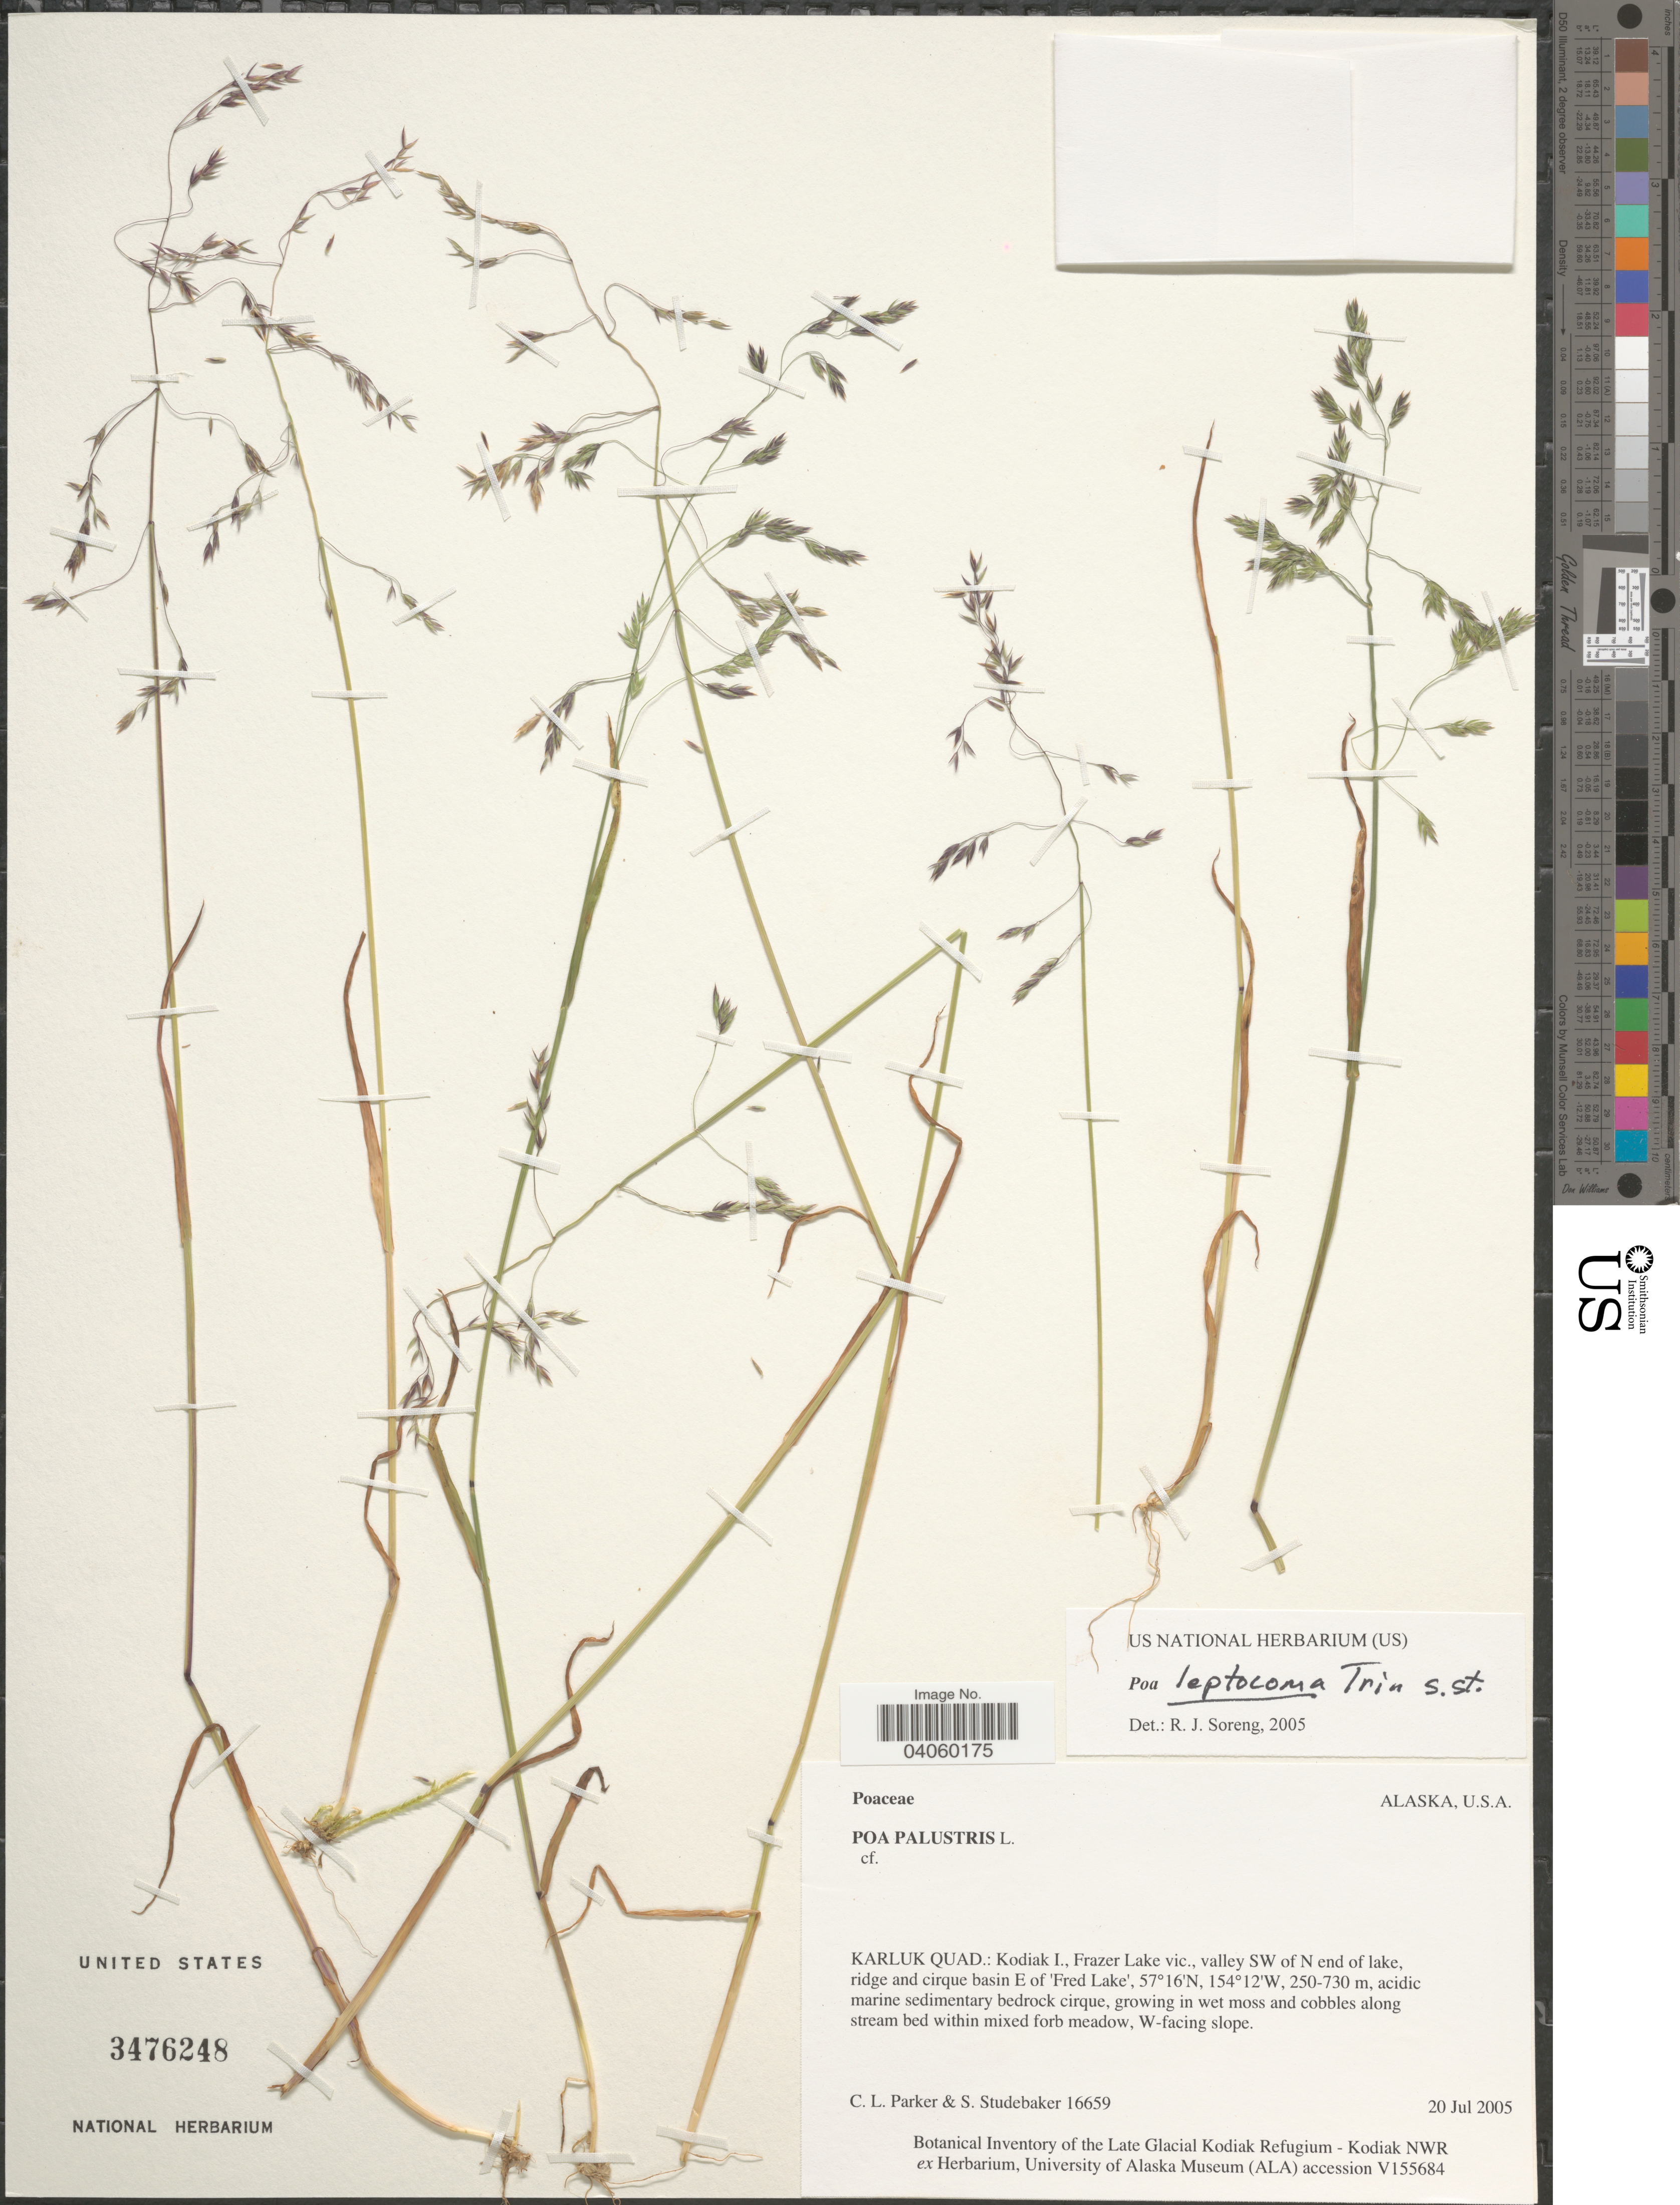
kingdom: Plantae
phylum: Tracheophyta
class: Liliopsida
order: Poales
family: Poaceae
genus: Poa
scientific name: Poa leptocoma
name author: Trin.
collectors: C. L. Parker & S. Studebaker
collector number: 16659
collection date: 2005-07-20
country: United States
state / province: Alaska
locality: Karluk Quad.: Kodiak I., Frazer Lake vic., valley SW of N end of lake, ridge and cirque basin E of 'Fred Lake', W-facing slope.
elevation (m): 250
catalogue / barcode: US 3476248